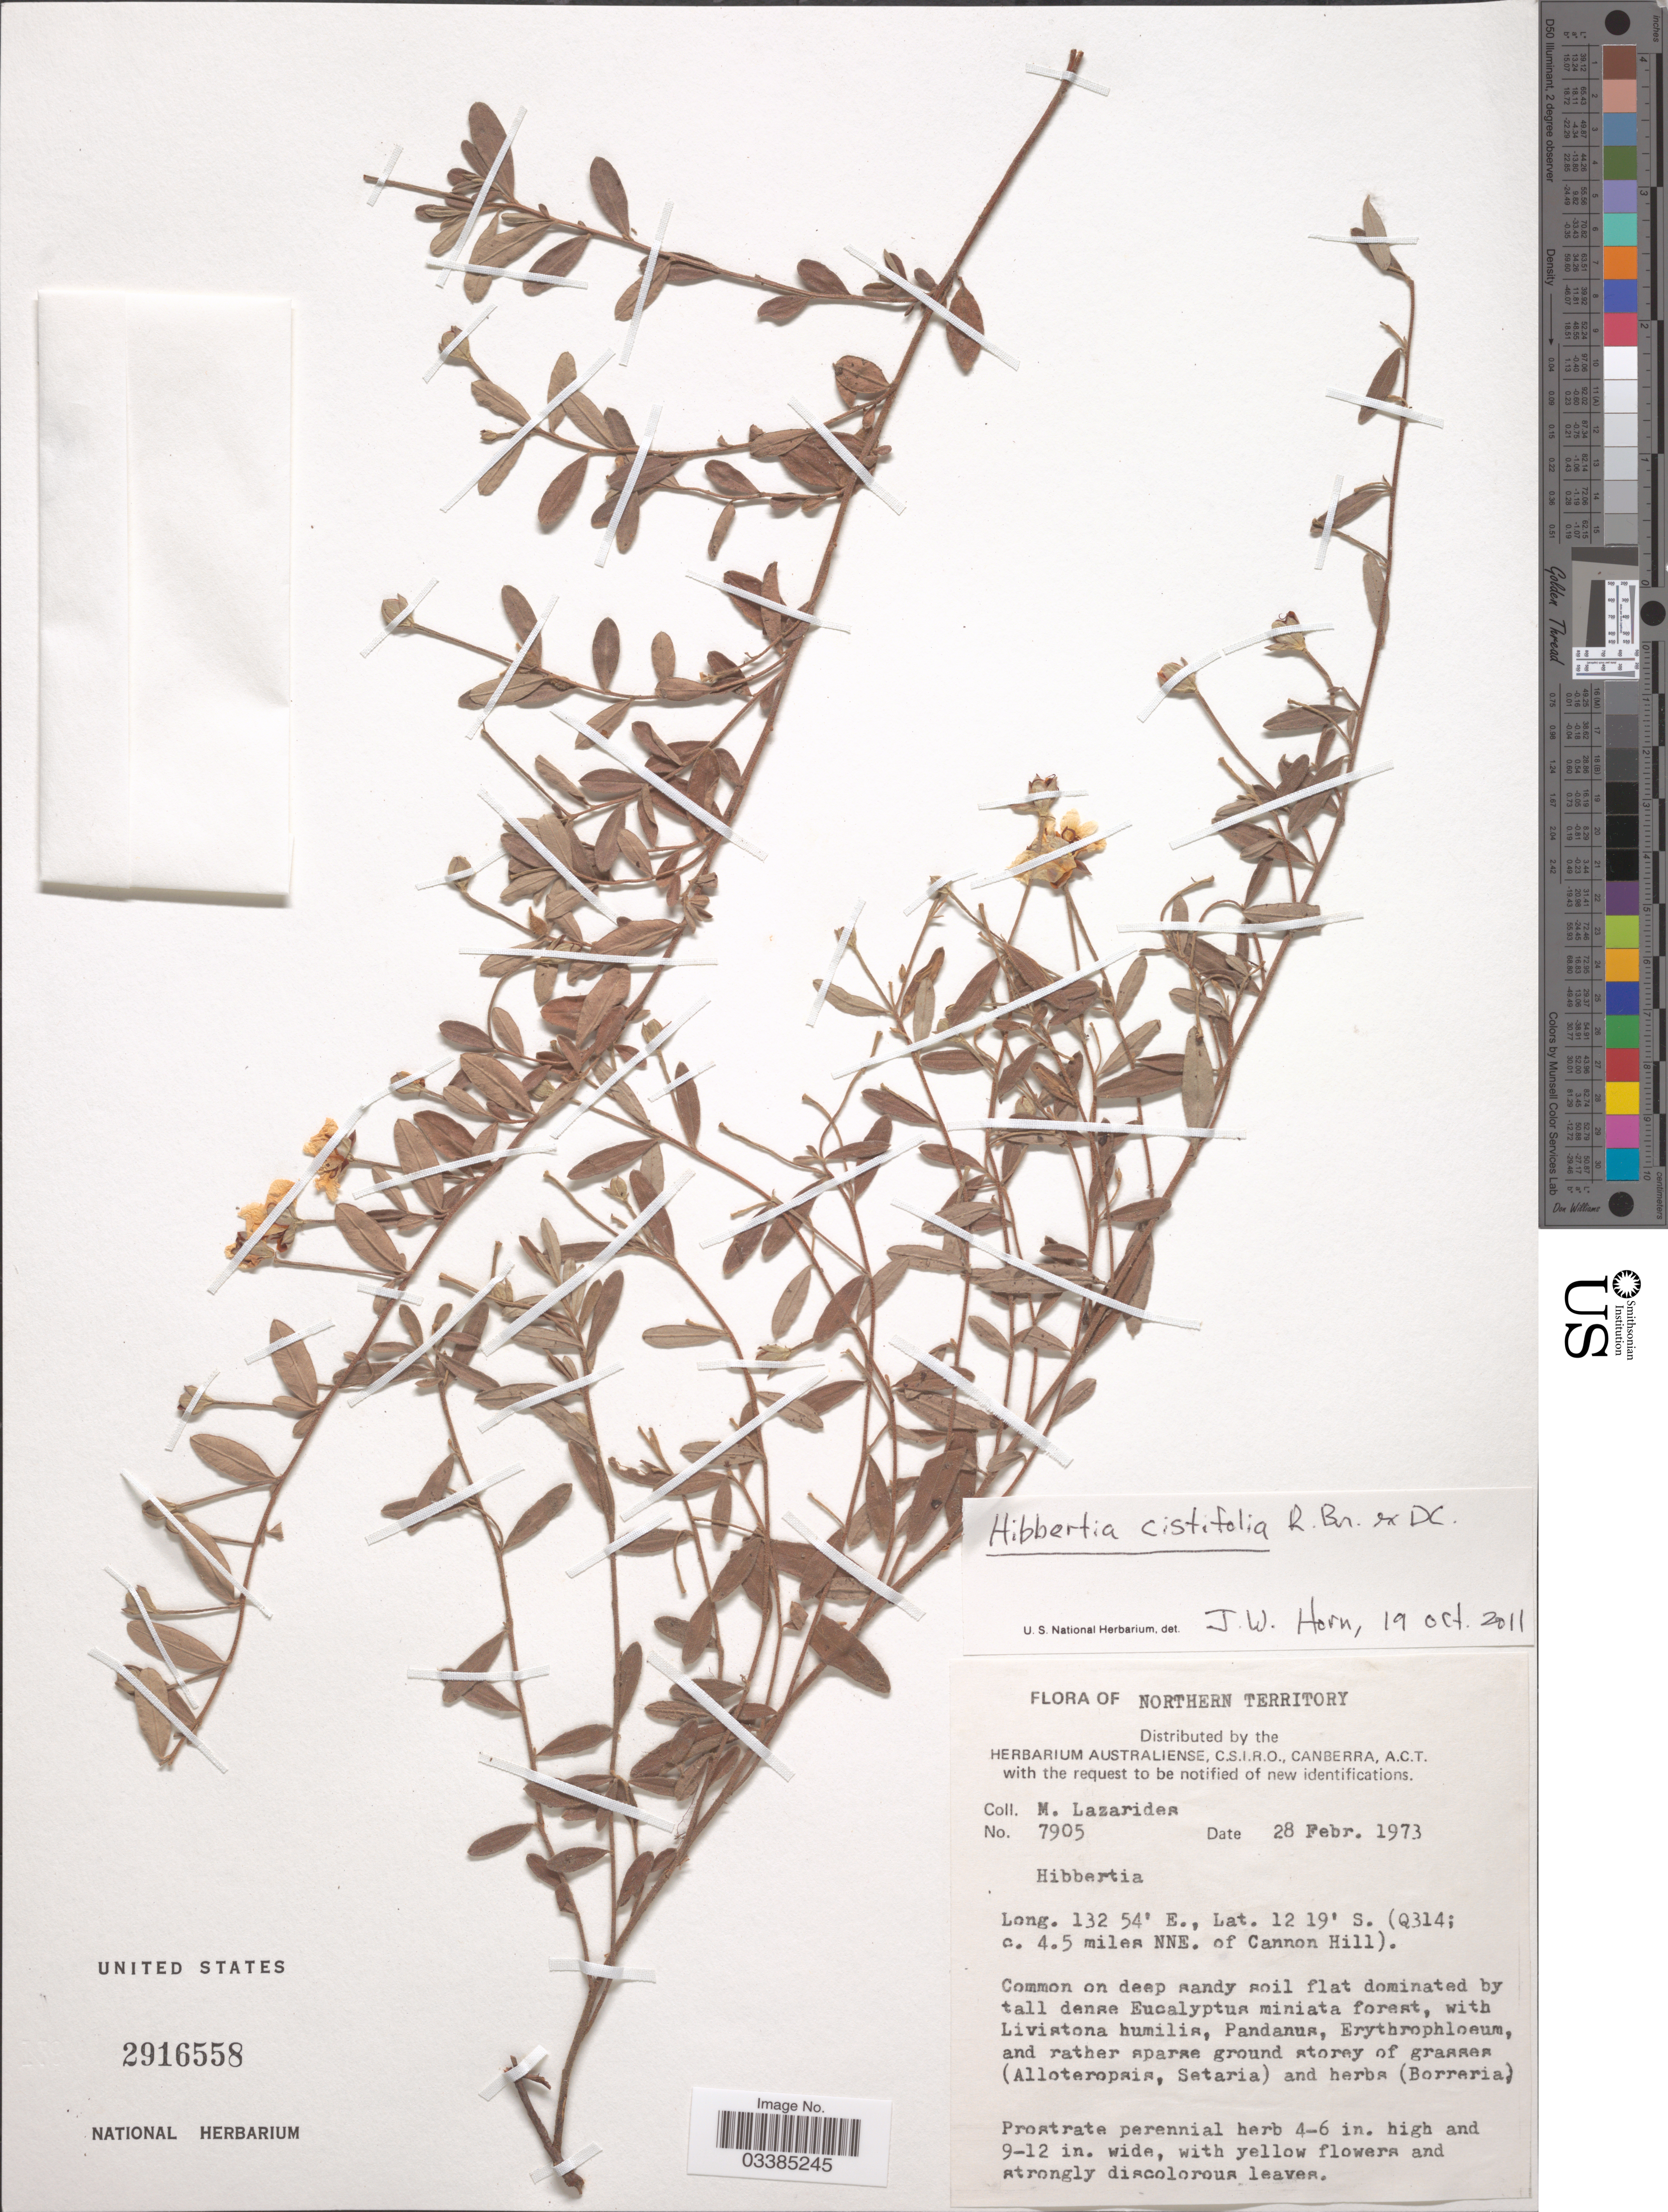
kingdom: Plantae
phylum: Tracheophyta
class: Magnoliopsida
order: Dilleniales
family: Dilleniaceae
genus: Hibbertia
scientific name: Hibbertia sp.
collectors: M. Lazarides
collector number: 7905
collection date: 1973-02-28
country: Australia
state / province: Northern Territory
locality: (Q314; c. 4.5 miles NNE. of Cannon Hill).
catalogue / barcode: US 2916558